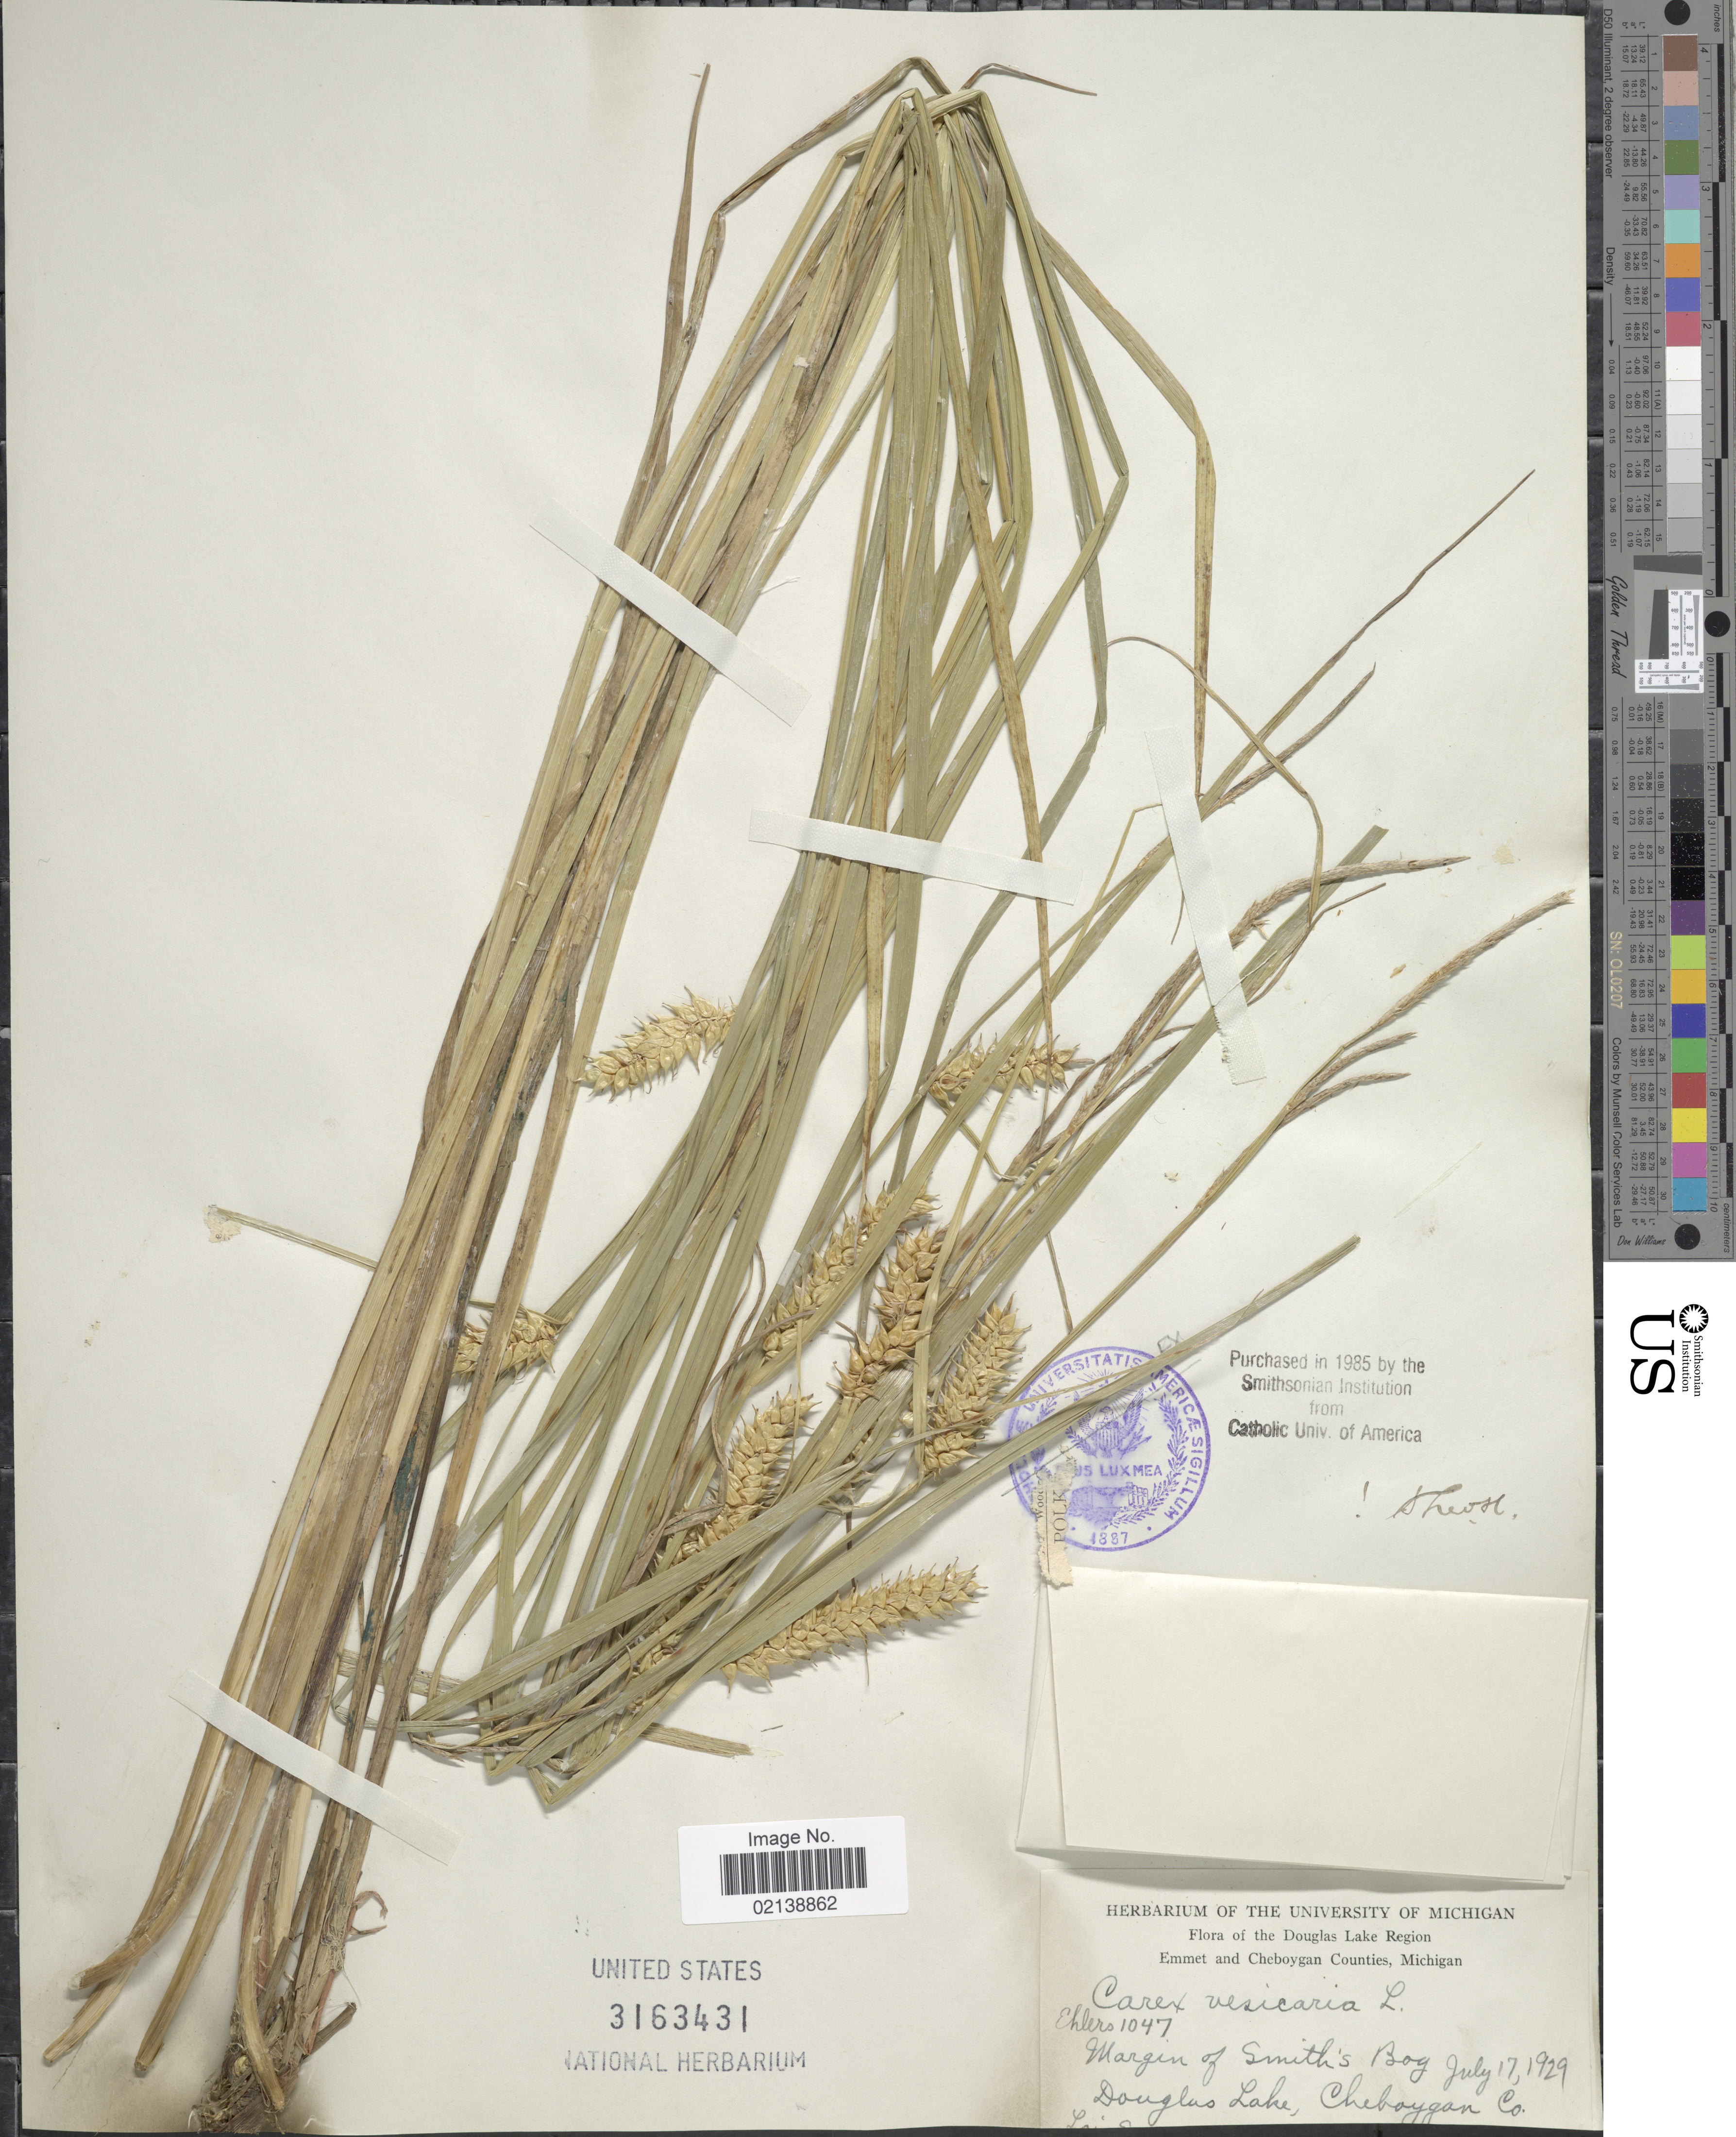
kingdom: Plantae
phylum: Tracheophyta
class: Liliopsida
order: Poales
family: Cyperaceae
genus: Carex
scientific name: Carex vesicaria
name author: L.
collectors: Ehlers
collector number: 1047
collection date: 1929-07-17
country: United States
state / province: Michigan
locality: The Douglas Lake Region, Emmet and Cheboygan Counties, Margin of Smith's Bog, Douglas Lake, Cheboygan Co.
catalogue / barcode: US 3163431